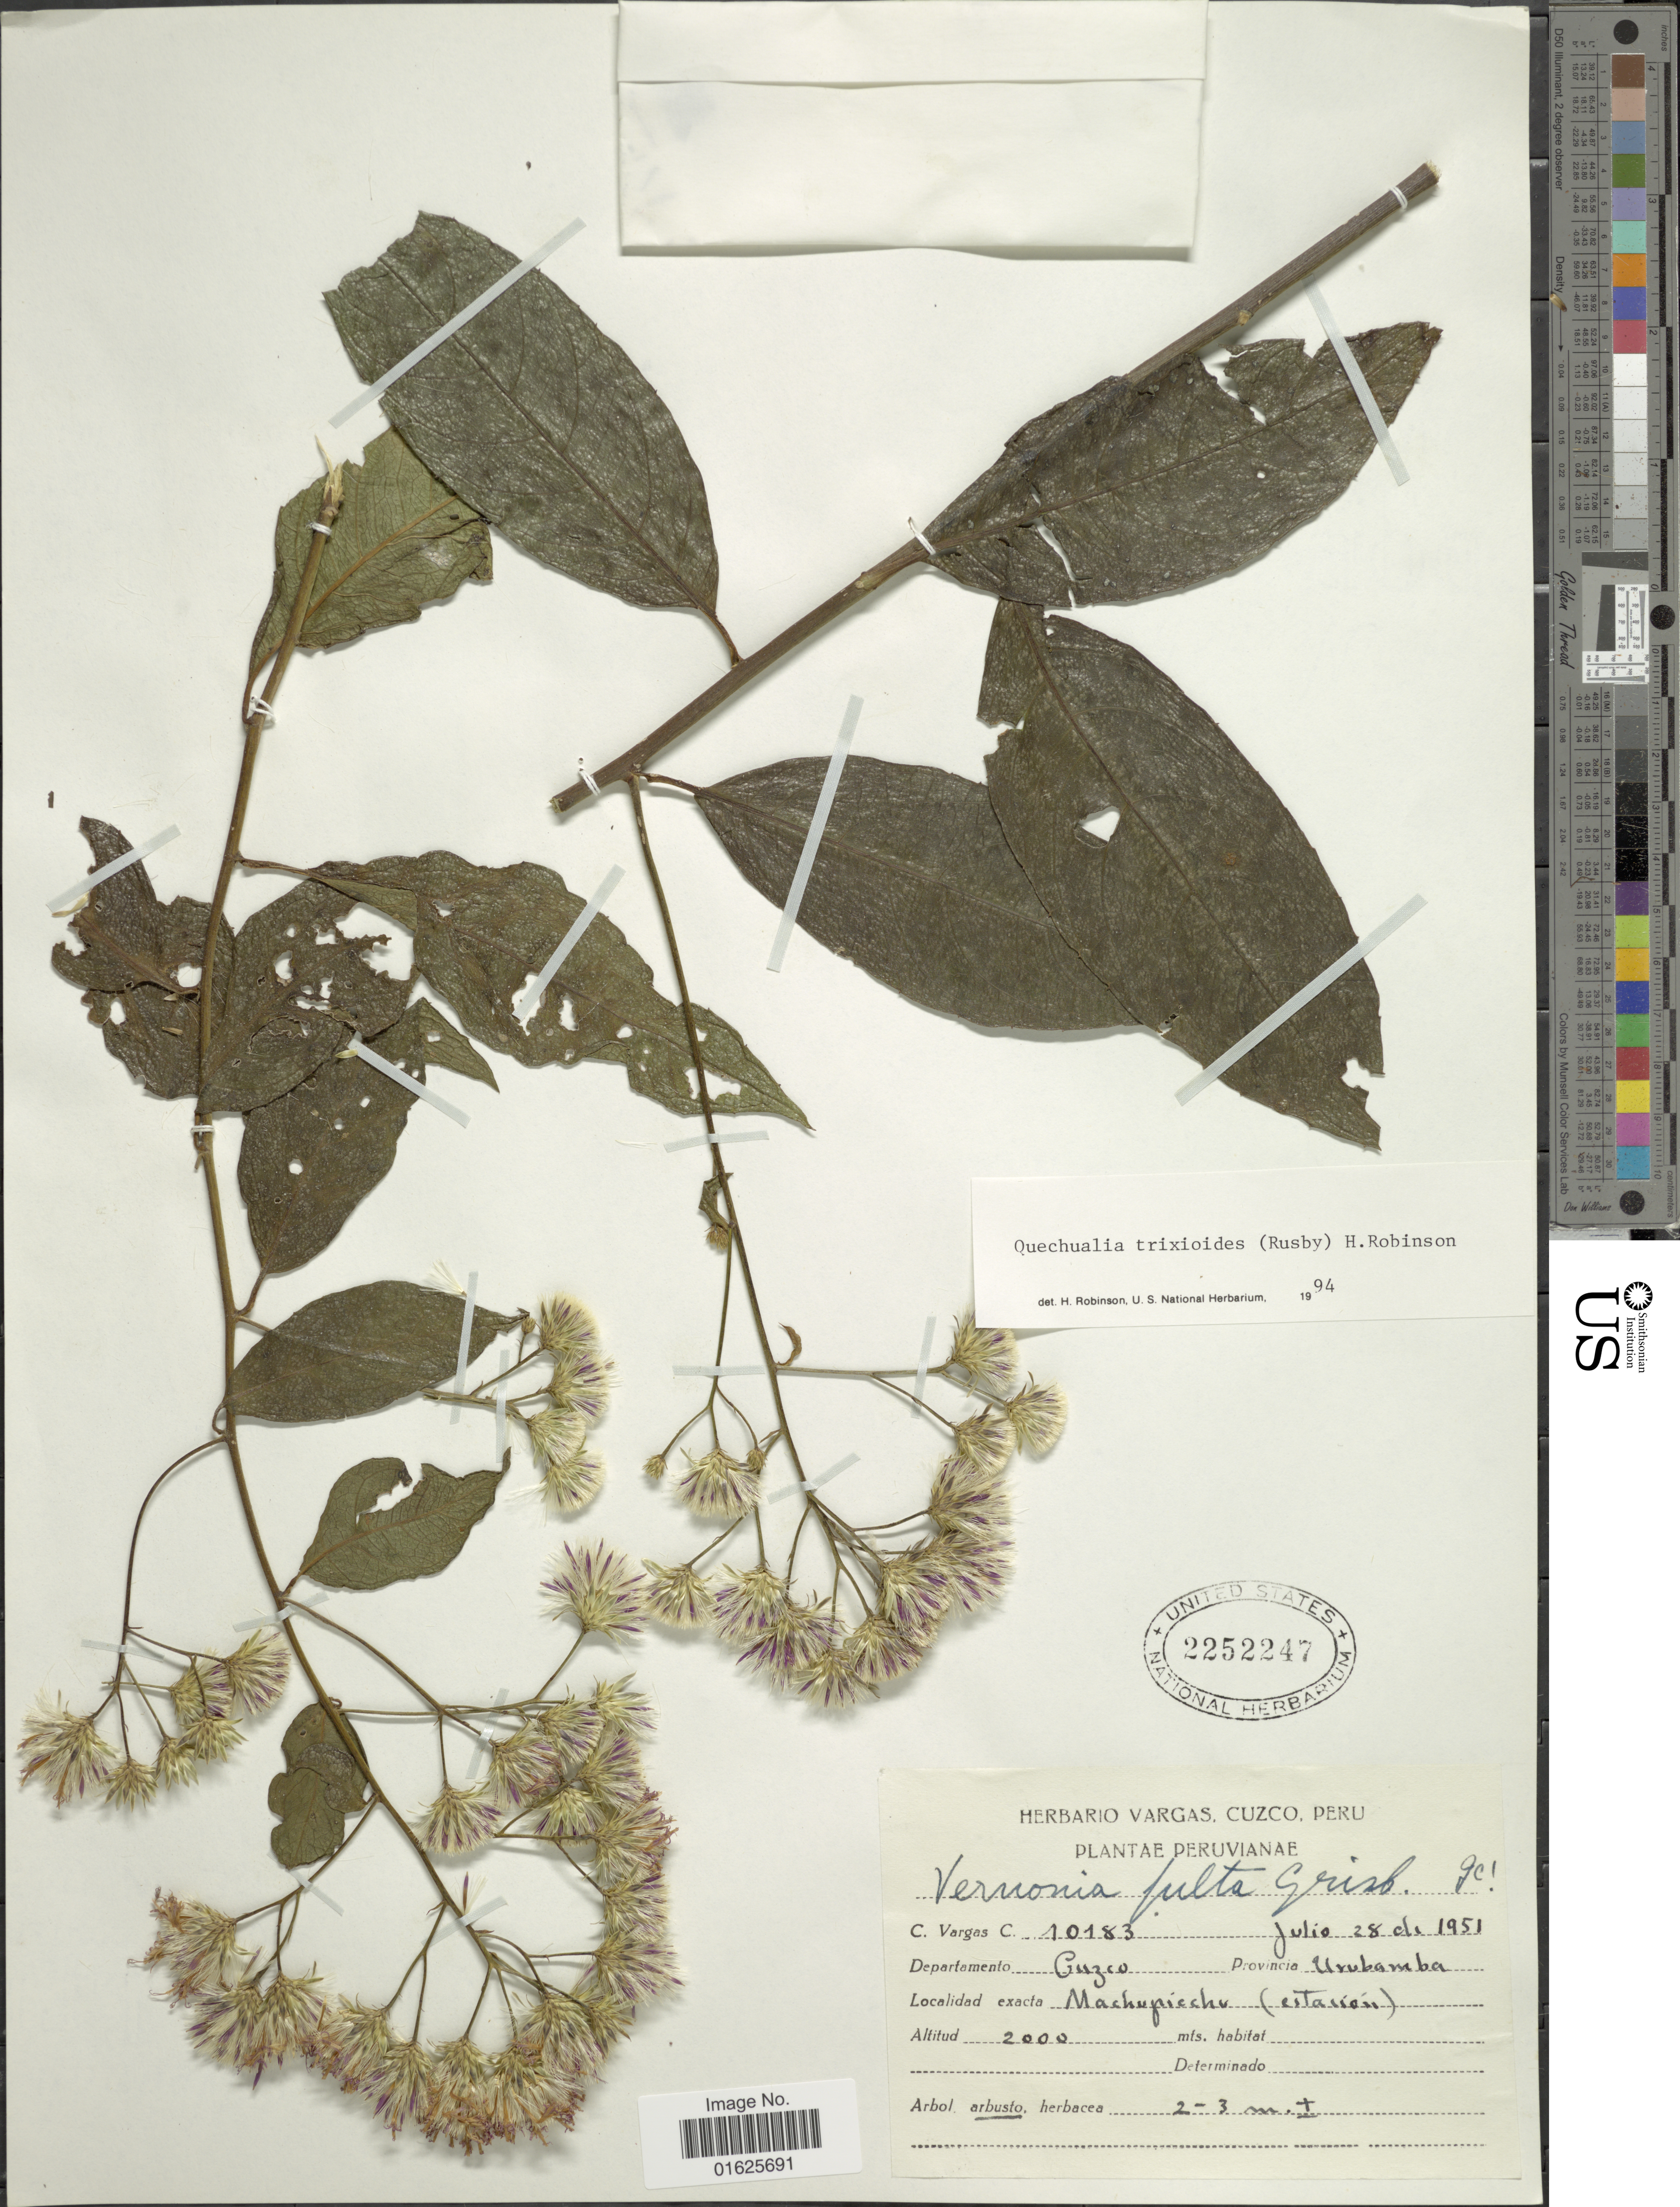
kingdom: Plantae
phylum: Tracheophyta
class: Magnoliopsida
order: Asterales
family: Asteraceae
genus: Quechualia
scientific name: Quechualia trixioides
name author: (Rusby) H. Rob.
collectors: C. Vargas Calderón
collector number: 10183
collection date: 1951-07-28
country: Peru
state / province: Cusco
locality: Departamento Cuzco, Provincia Urubamba, Machupiecho (estación)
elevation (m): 2000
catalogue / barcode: US 2252247